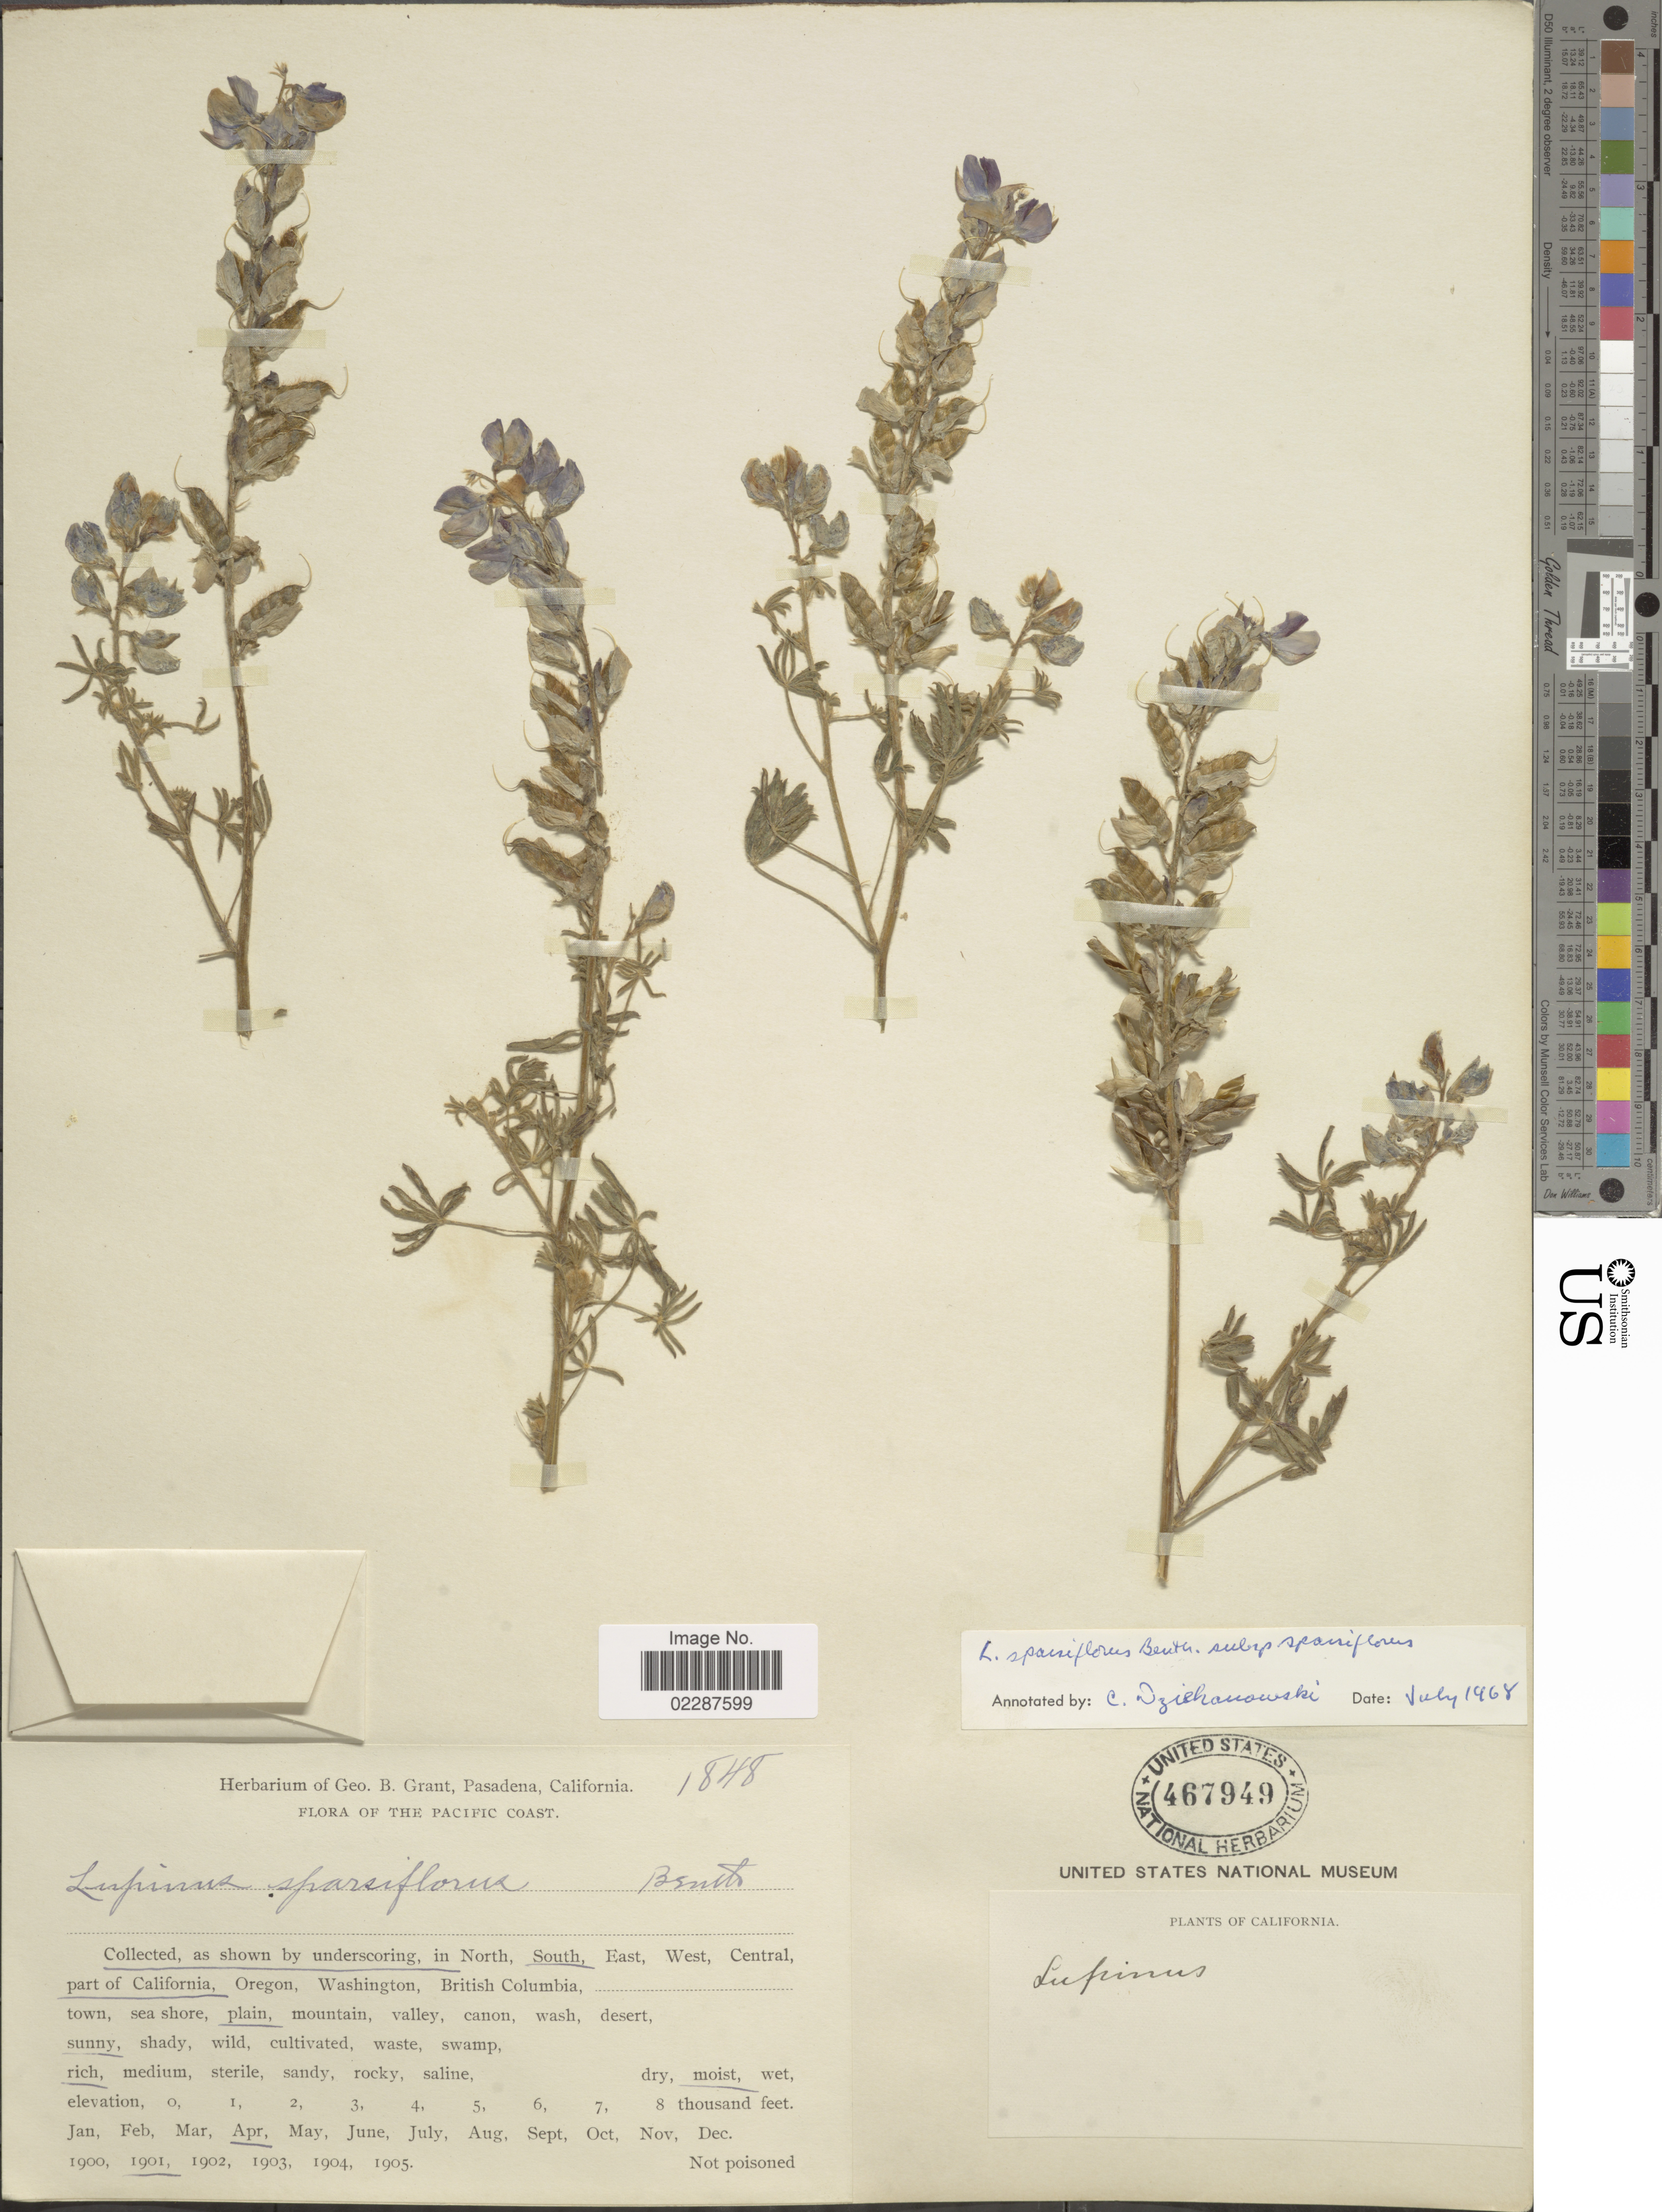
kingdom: Plantae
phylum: Tracheophyta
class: Magnoliopsida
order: Fabales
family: Fabaceae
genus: Lupinus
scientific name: Lupinus sparsiflorus subsp. sparsiflorus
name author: Benth.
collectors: ex herb. Geo. B. Grant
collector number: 1848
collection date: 1901-04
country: United States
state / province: California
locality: Pacific Coast, south part of California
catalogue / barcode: US 467949